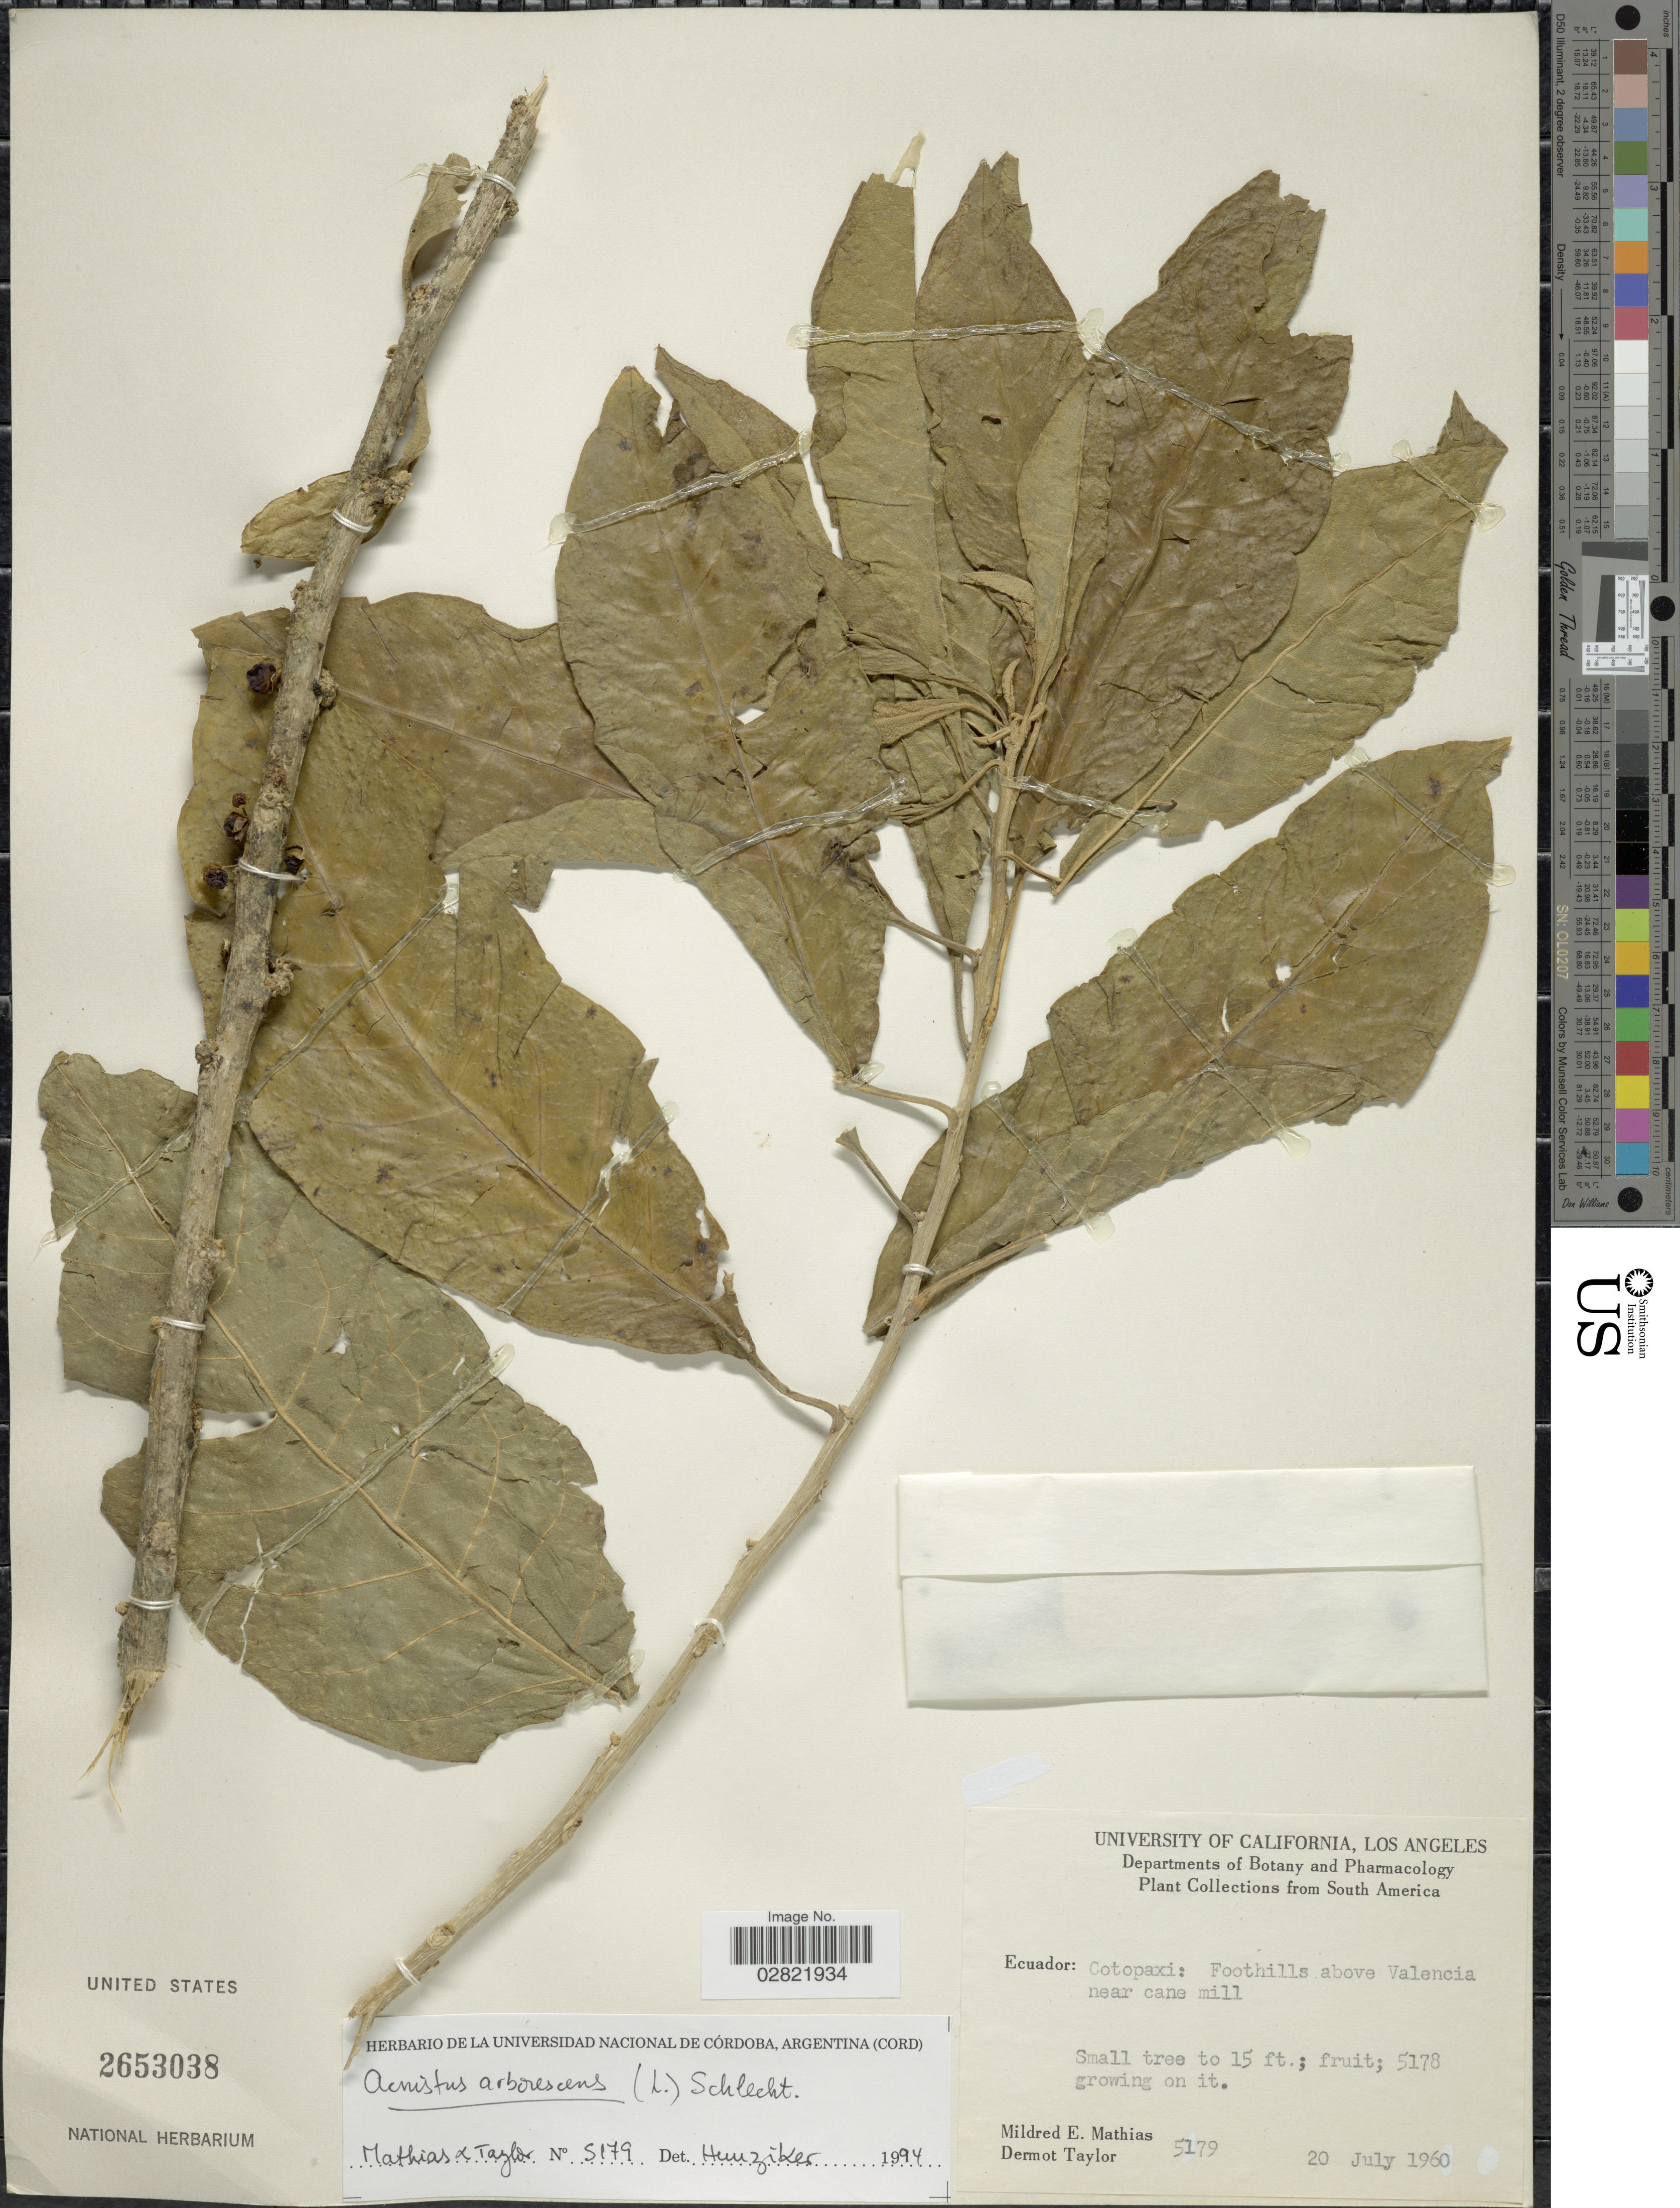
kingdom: Plantae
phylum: Tracheophyta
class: Magnoliopsida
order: Solanales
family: Solanaceae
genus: Acnistus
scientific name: Acnistus arborescens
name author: (L.) Schltdl.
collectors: M. E. Mathias & D. Taylor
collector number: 5179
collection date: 1960-07-20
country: Ecuador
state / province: Cotopaxi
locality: Foothills above Valencia near cane mill.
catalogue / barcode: US 2653038